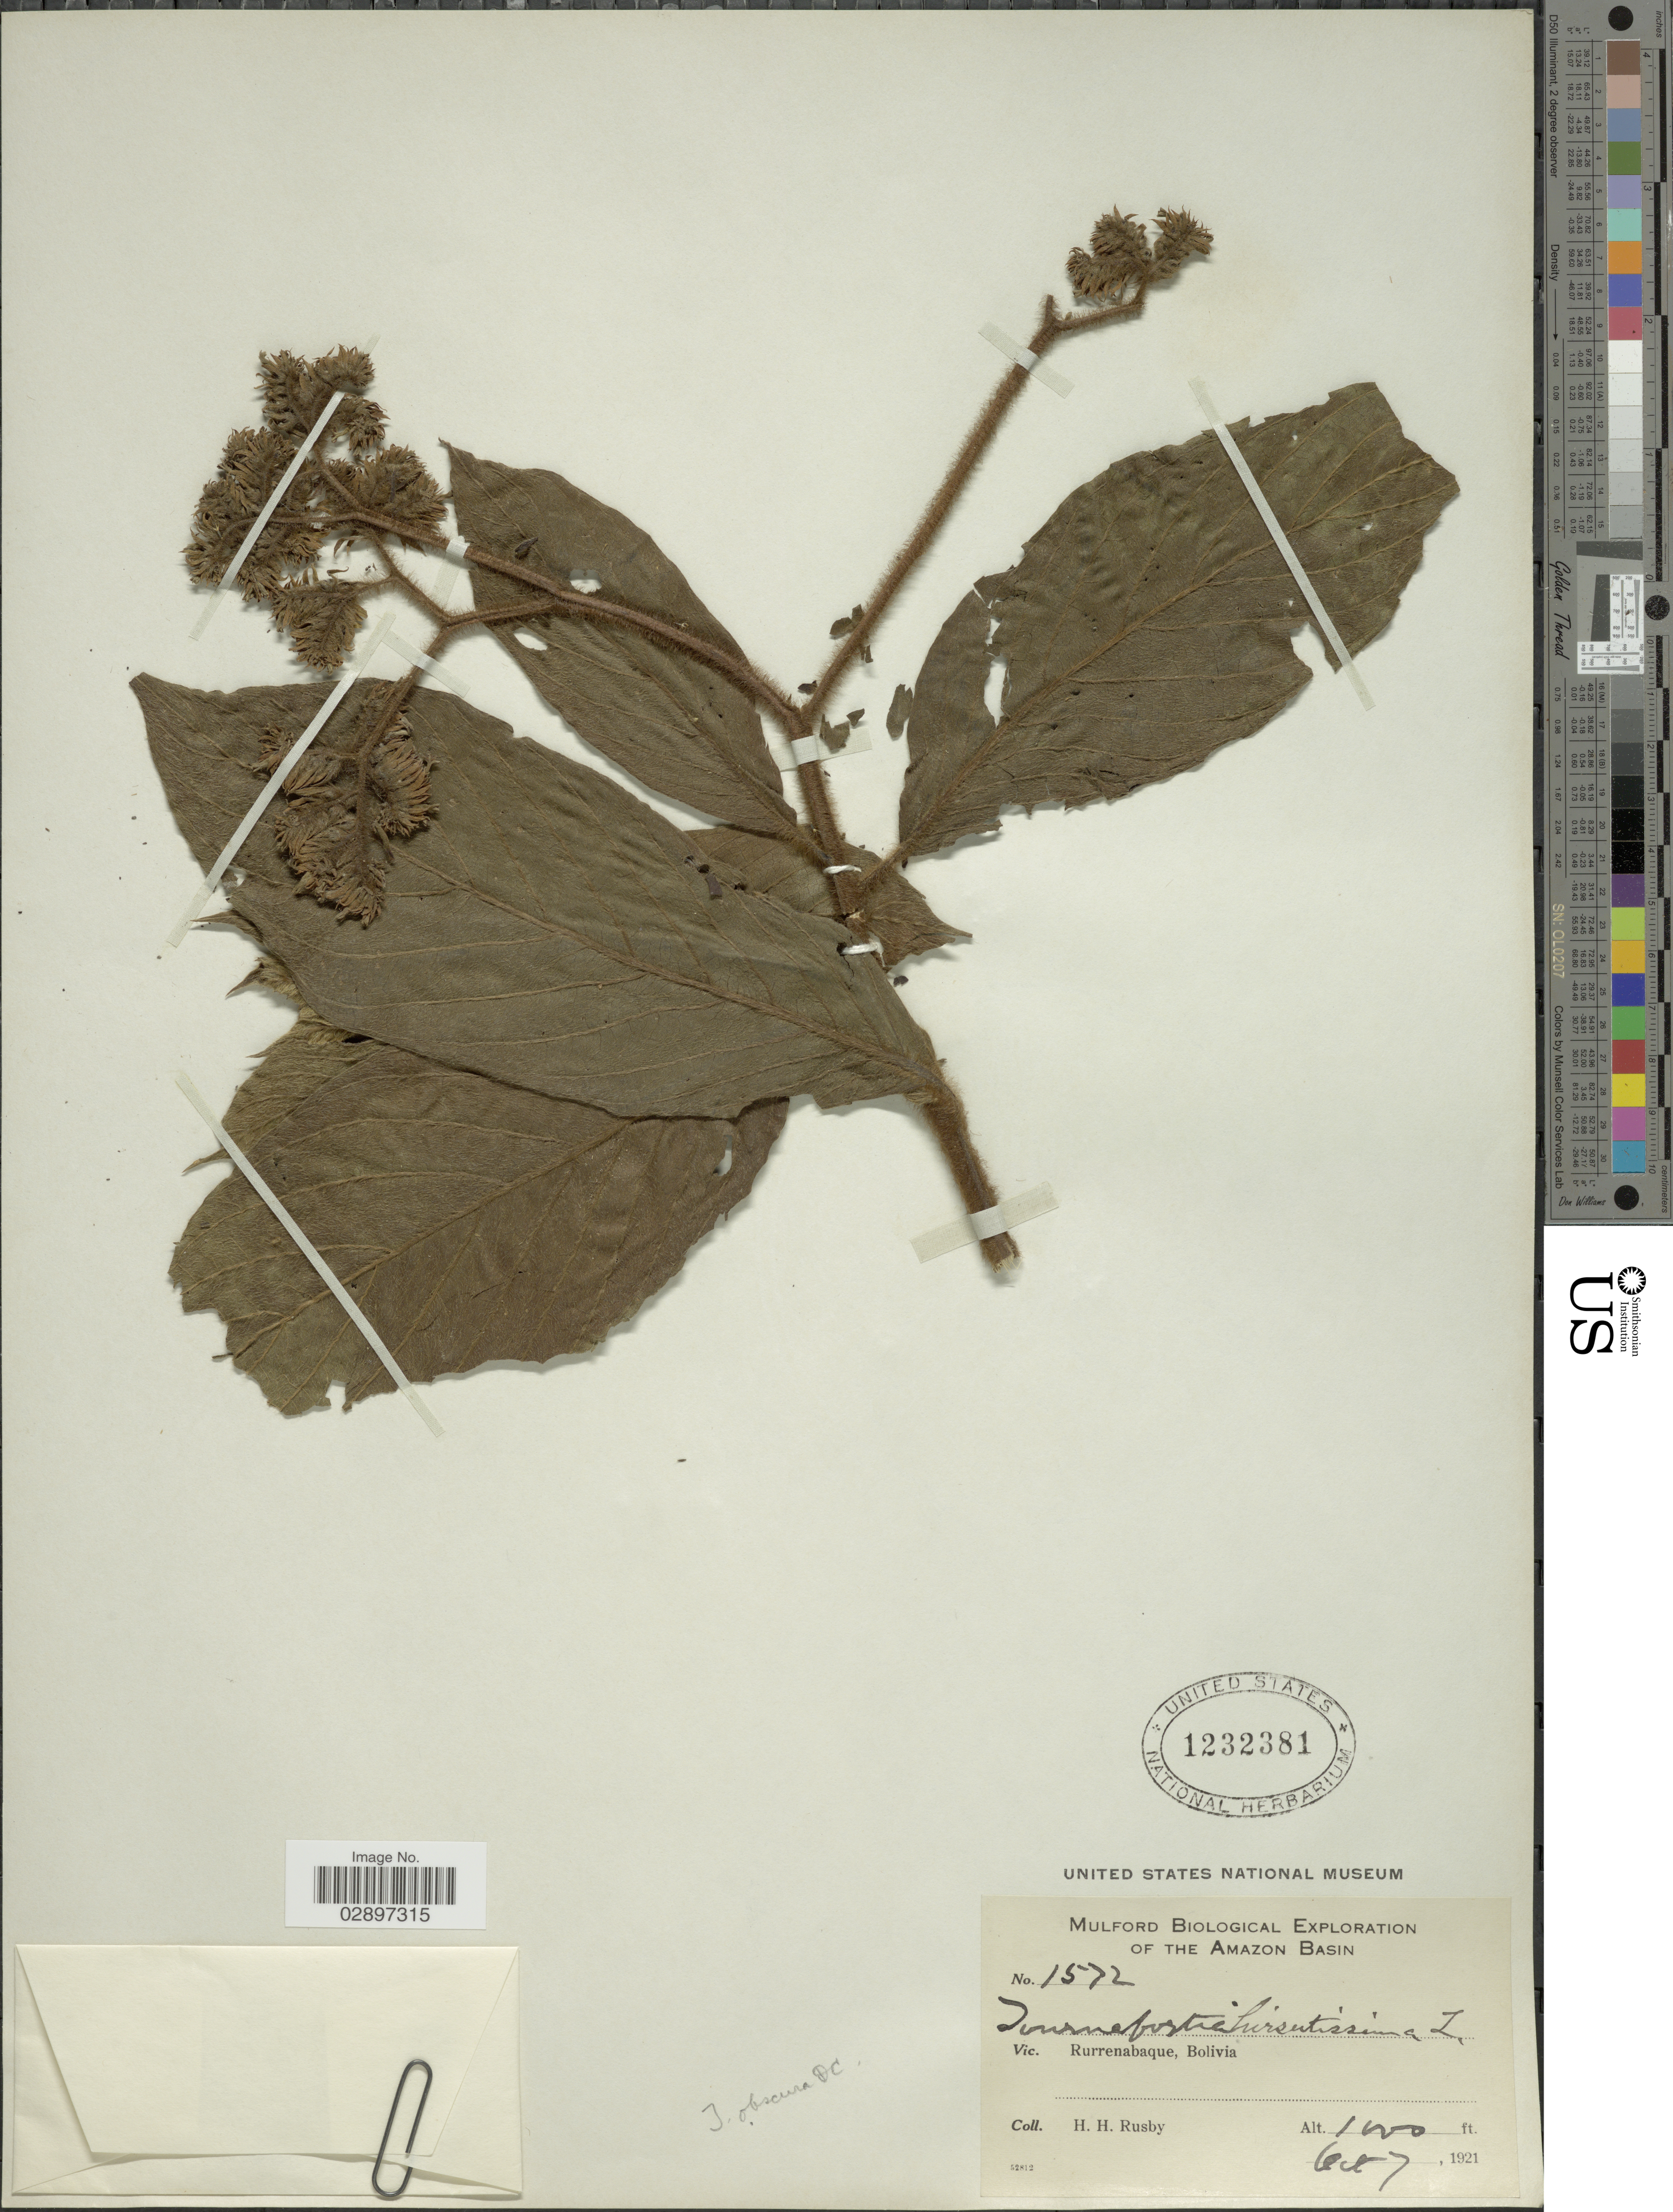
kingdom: Plantae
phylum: Tracheophyta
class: Magnoliopsida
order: Boraginales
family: Heliotropiaceae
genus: Tournefortia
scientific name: Tournefortia hirsutissima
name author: L.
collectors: H. H. Rusby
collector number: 1572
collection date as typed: Oct 7, 1921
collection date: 1921-10-07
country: Bolivia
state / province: Beni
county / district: José Ballivián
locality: Rurrenabaque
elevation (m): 305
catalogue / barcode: US 1232381